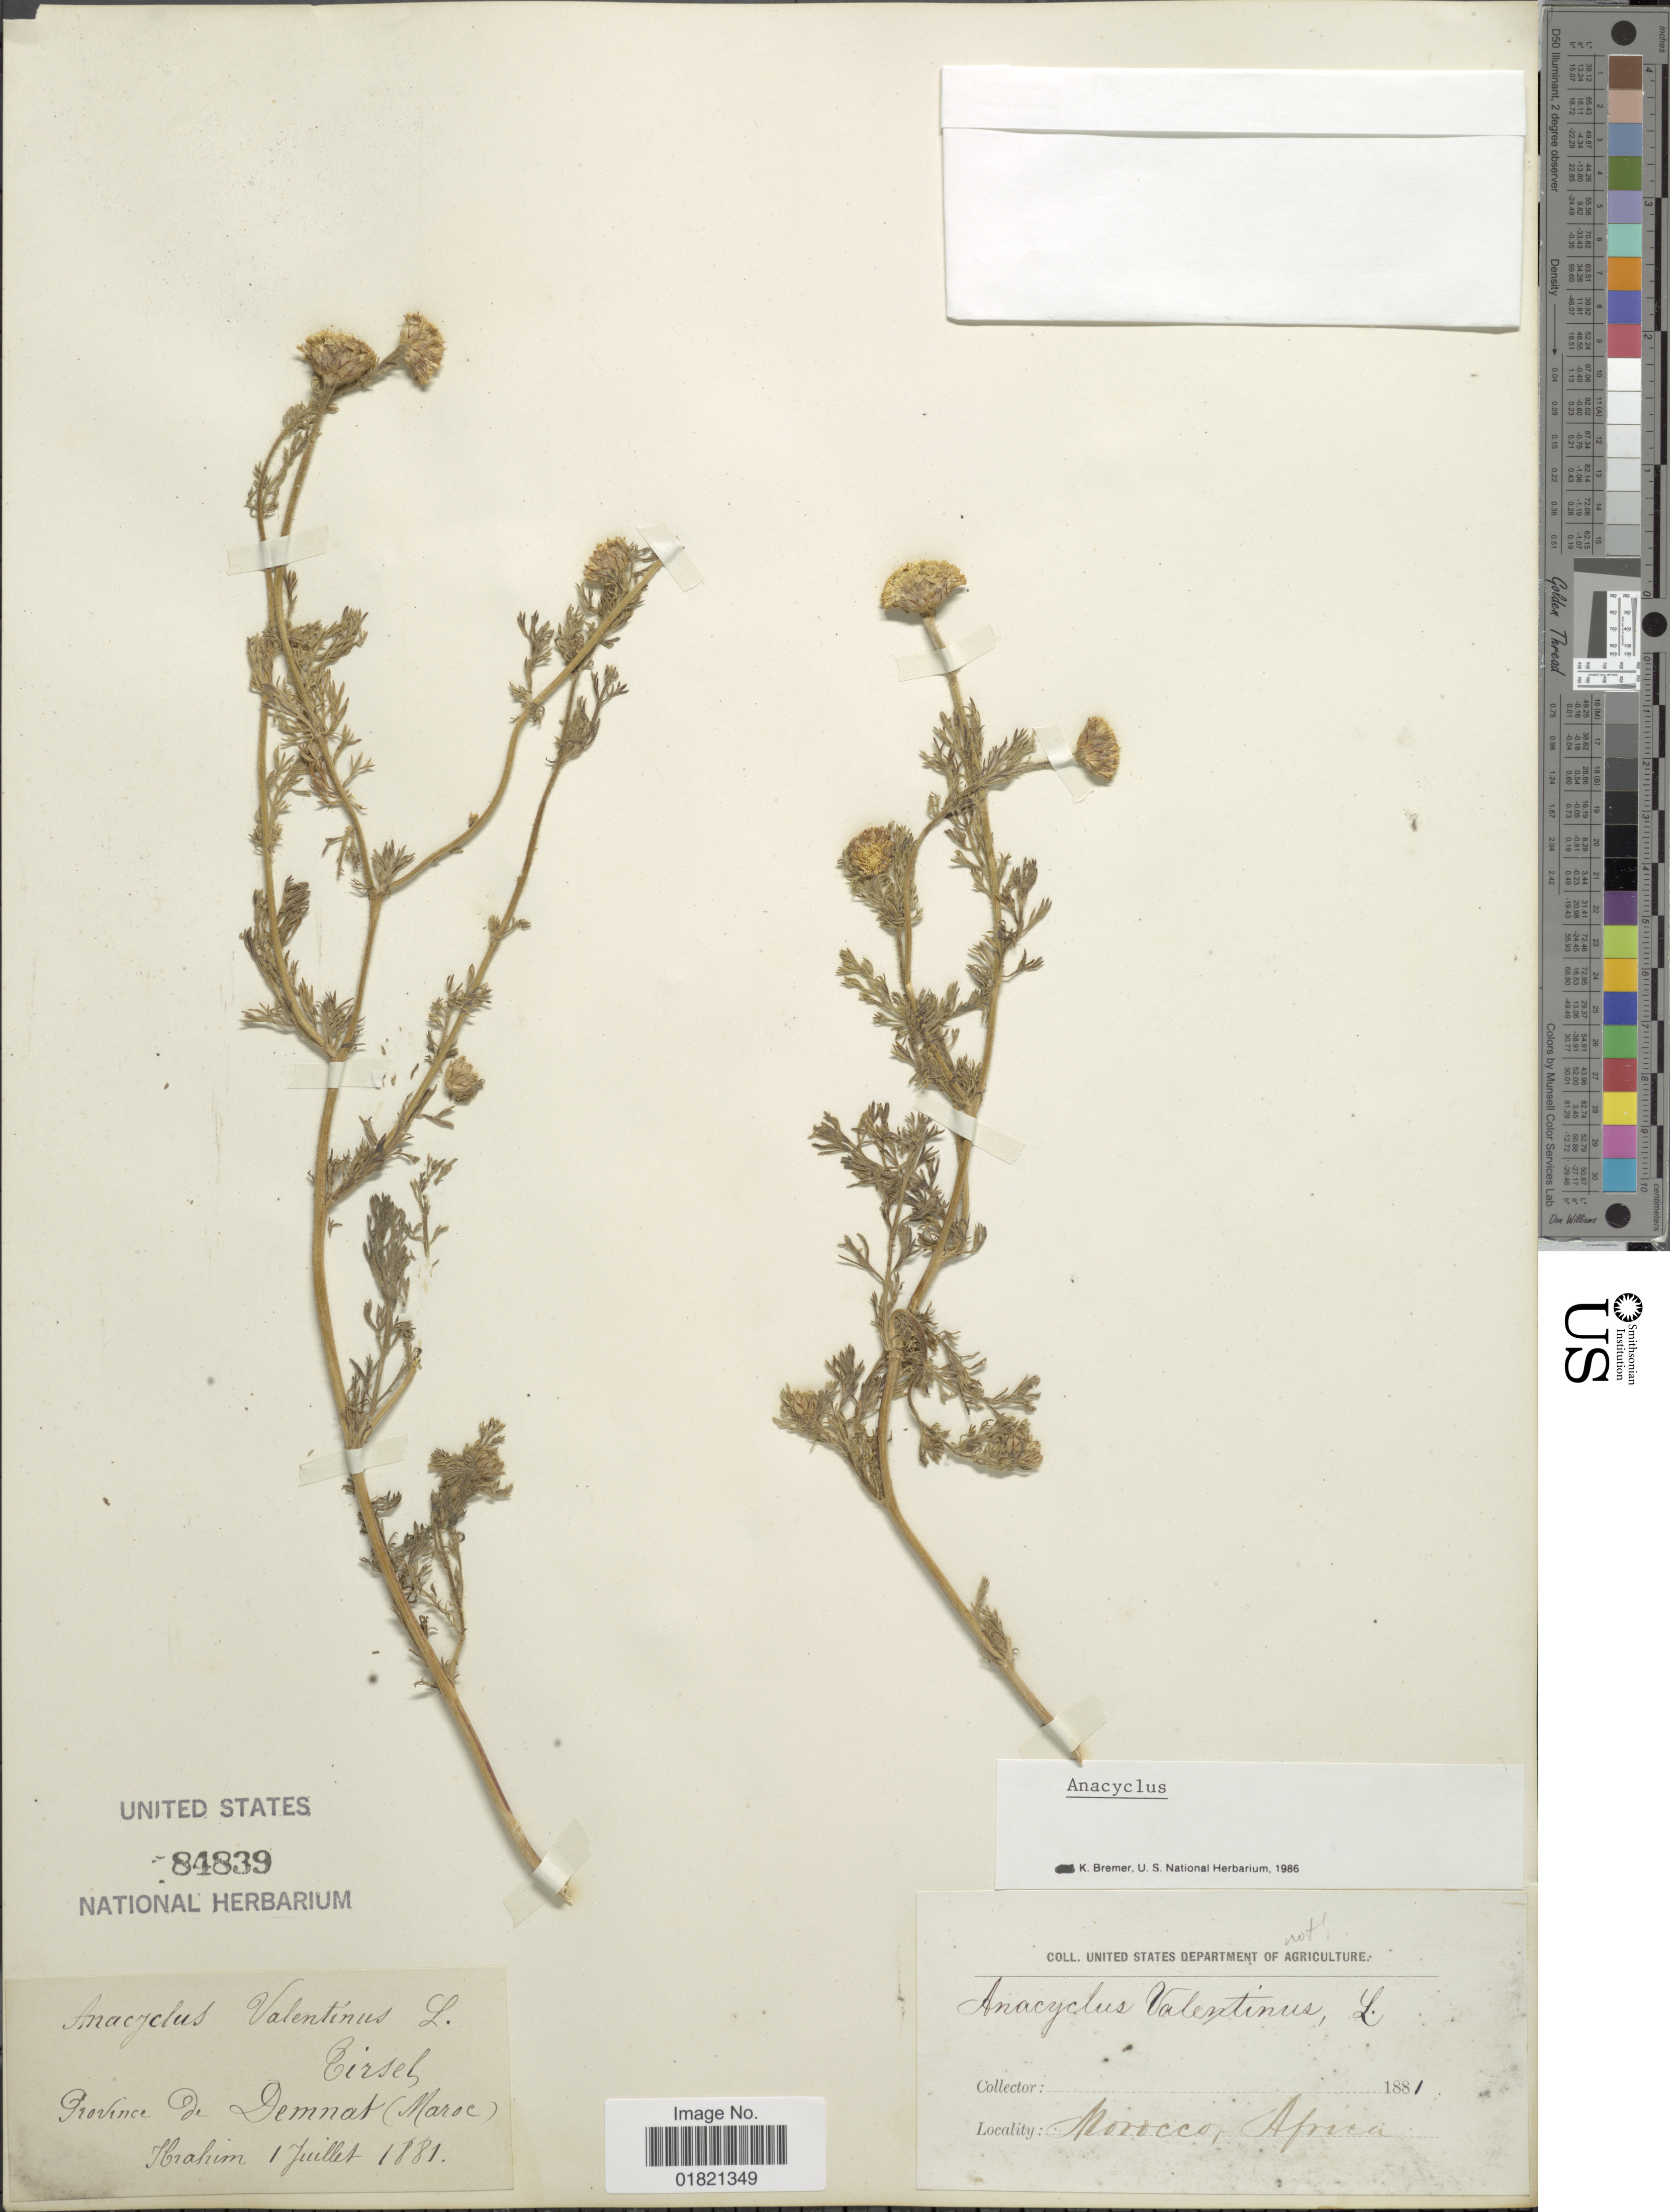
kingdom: Plantae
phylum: Tracheophyta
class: Magnoliopsida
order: Asterales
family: Asteraceae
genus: Anacyclus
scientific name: Anacyclus sp.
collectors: -. Ibrahim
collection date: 1881-07-01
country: Morocco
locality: Province de Demnat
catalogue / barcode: US 84839